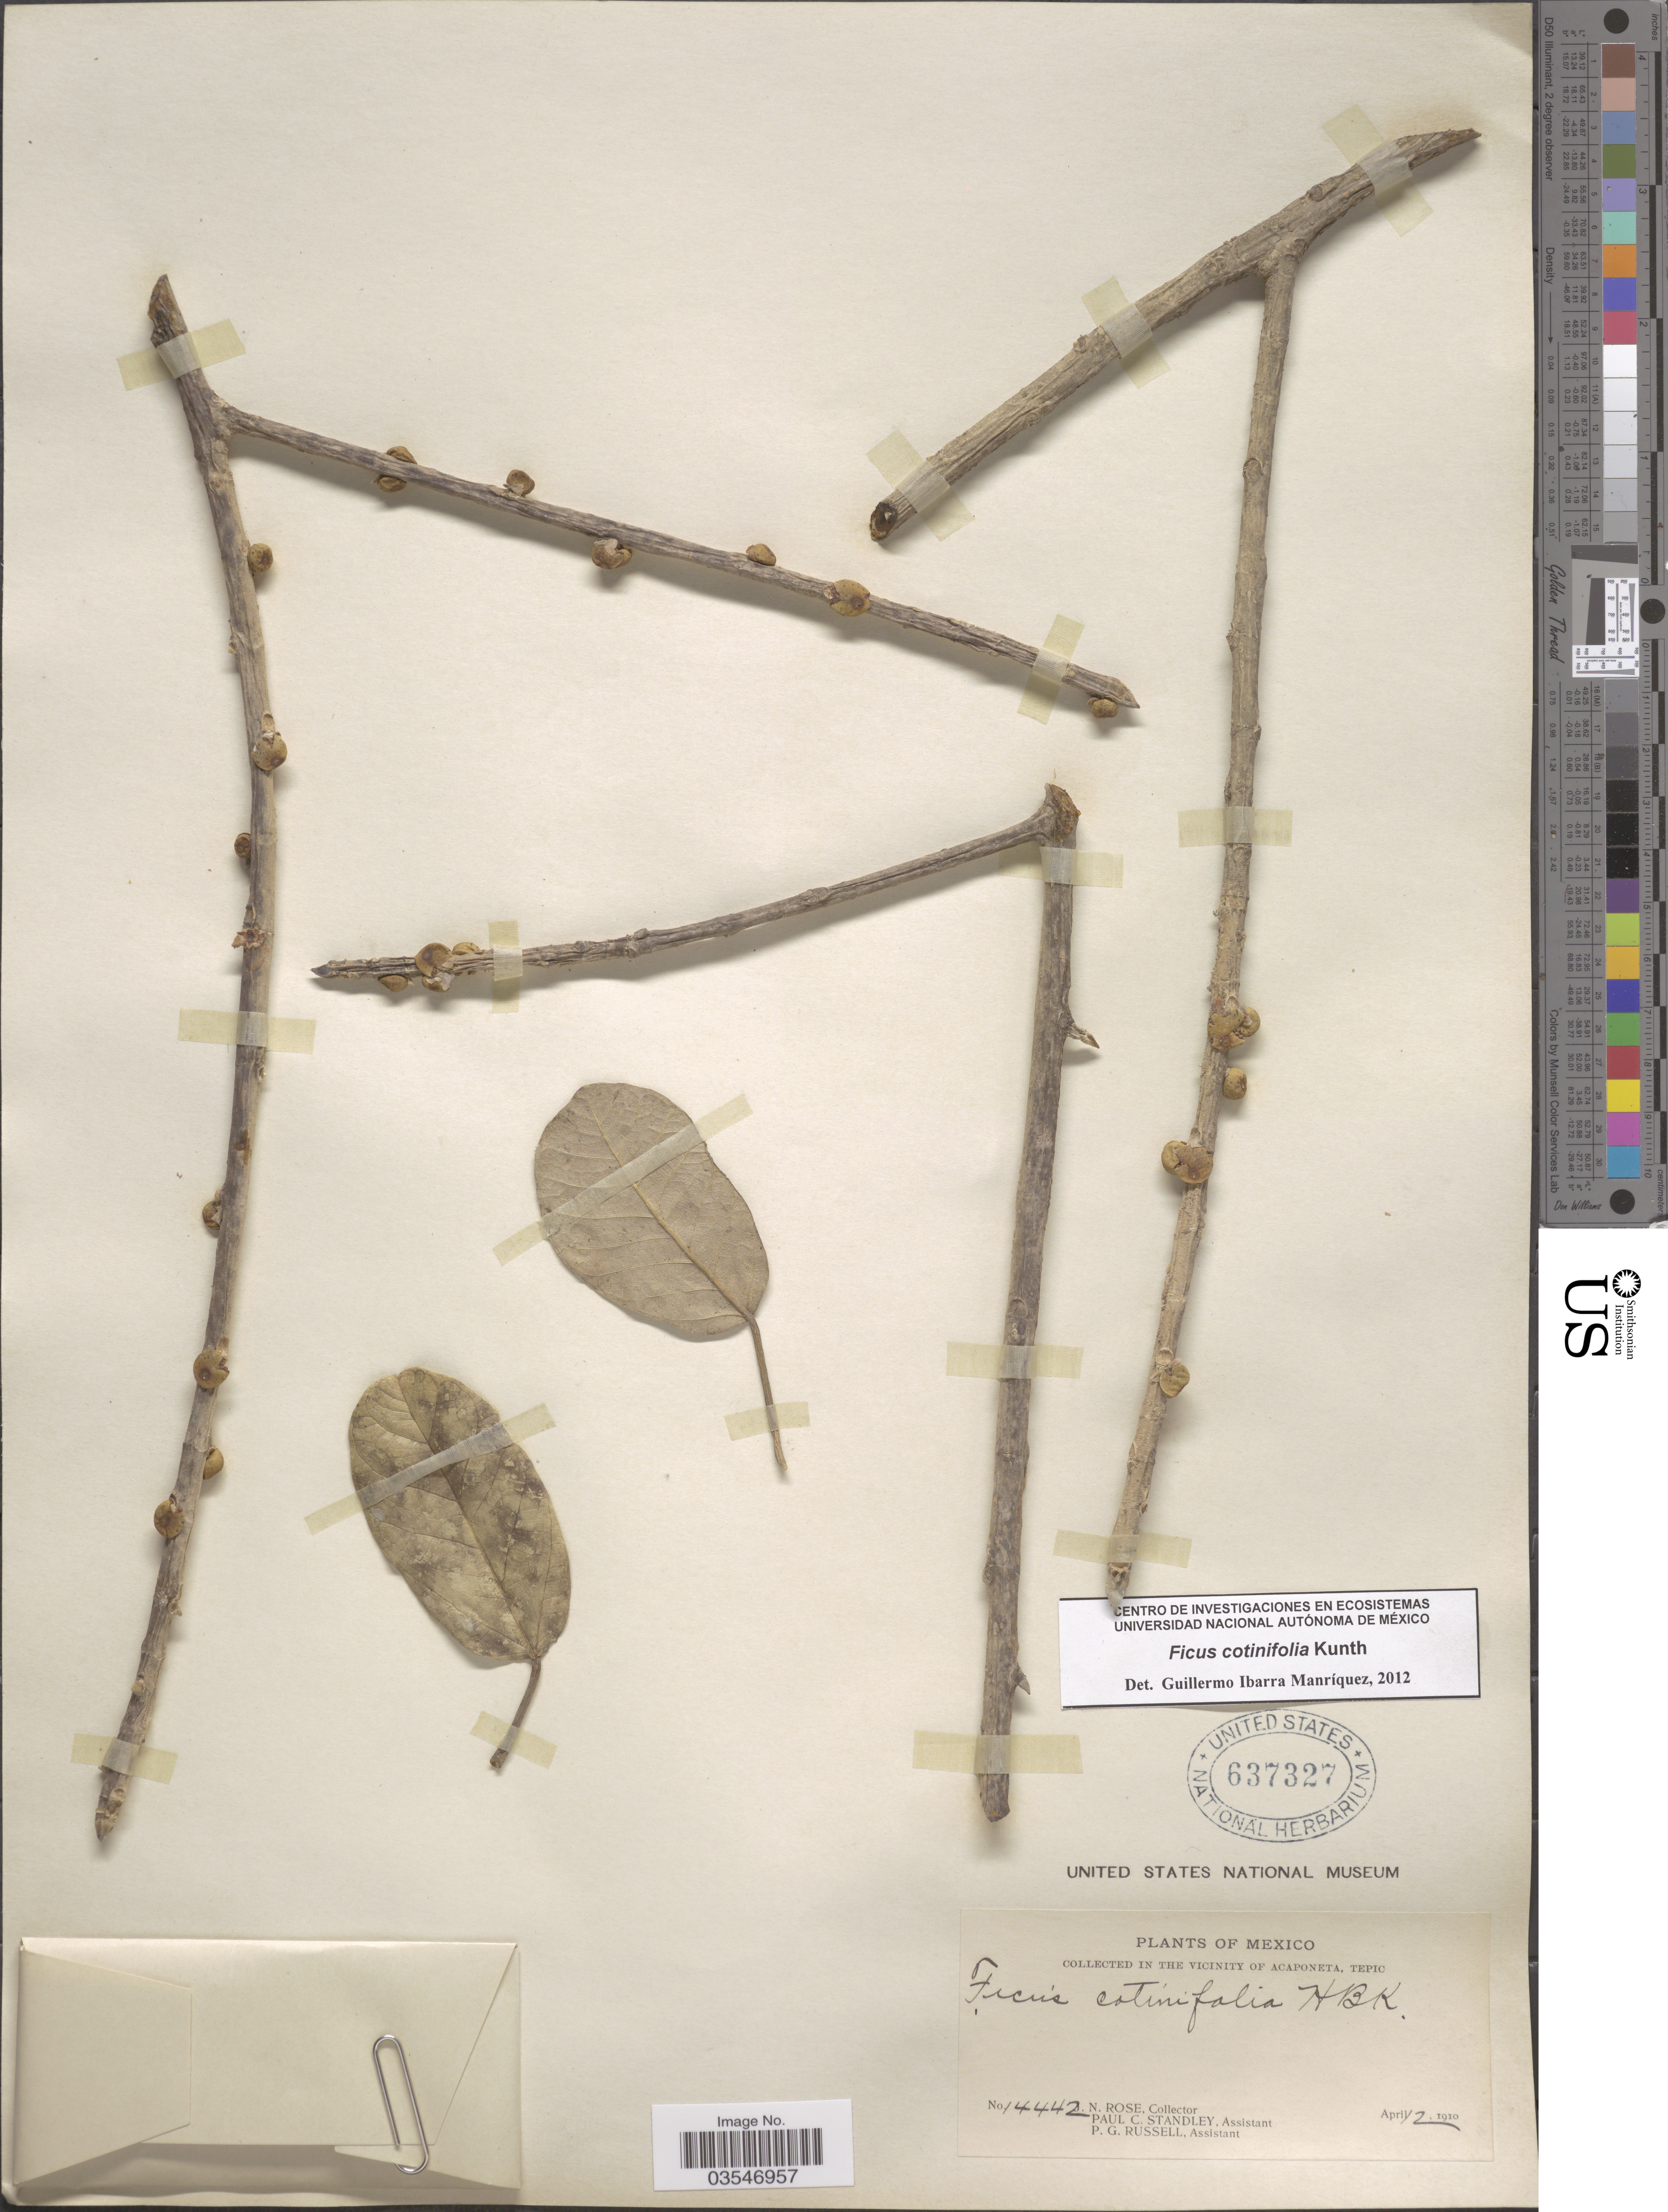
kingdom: Plantae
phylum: Tracheophyta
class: Magnoliopsida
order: Rosales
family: Moraceae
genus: Ficus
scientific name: Ficus cotinifolia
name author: Kunth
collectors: J. N. Rose, P. C. Standley & P. G. Russell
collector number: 14442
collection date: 1910-04-02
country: Mexico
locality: Vicinity of Acaponeta, Tepic.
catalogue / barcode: US 637327